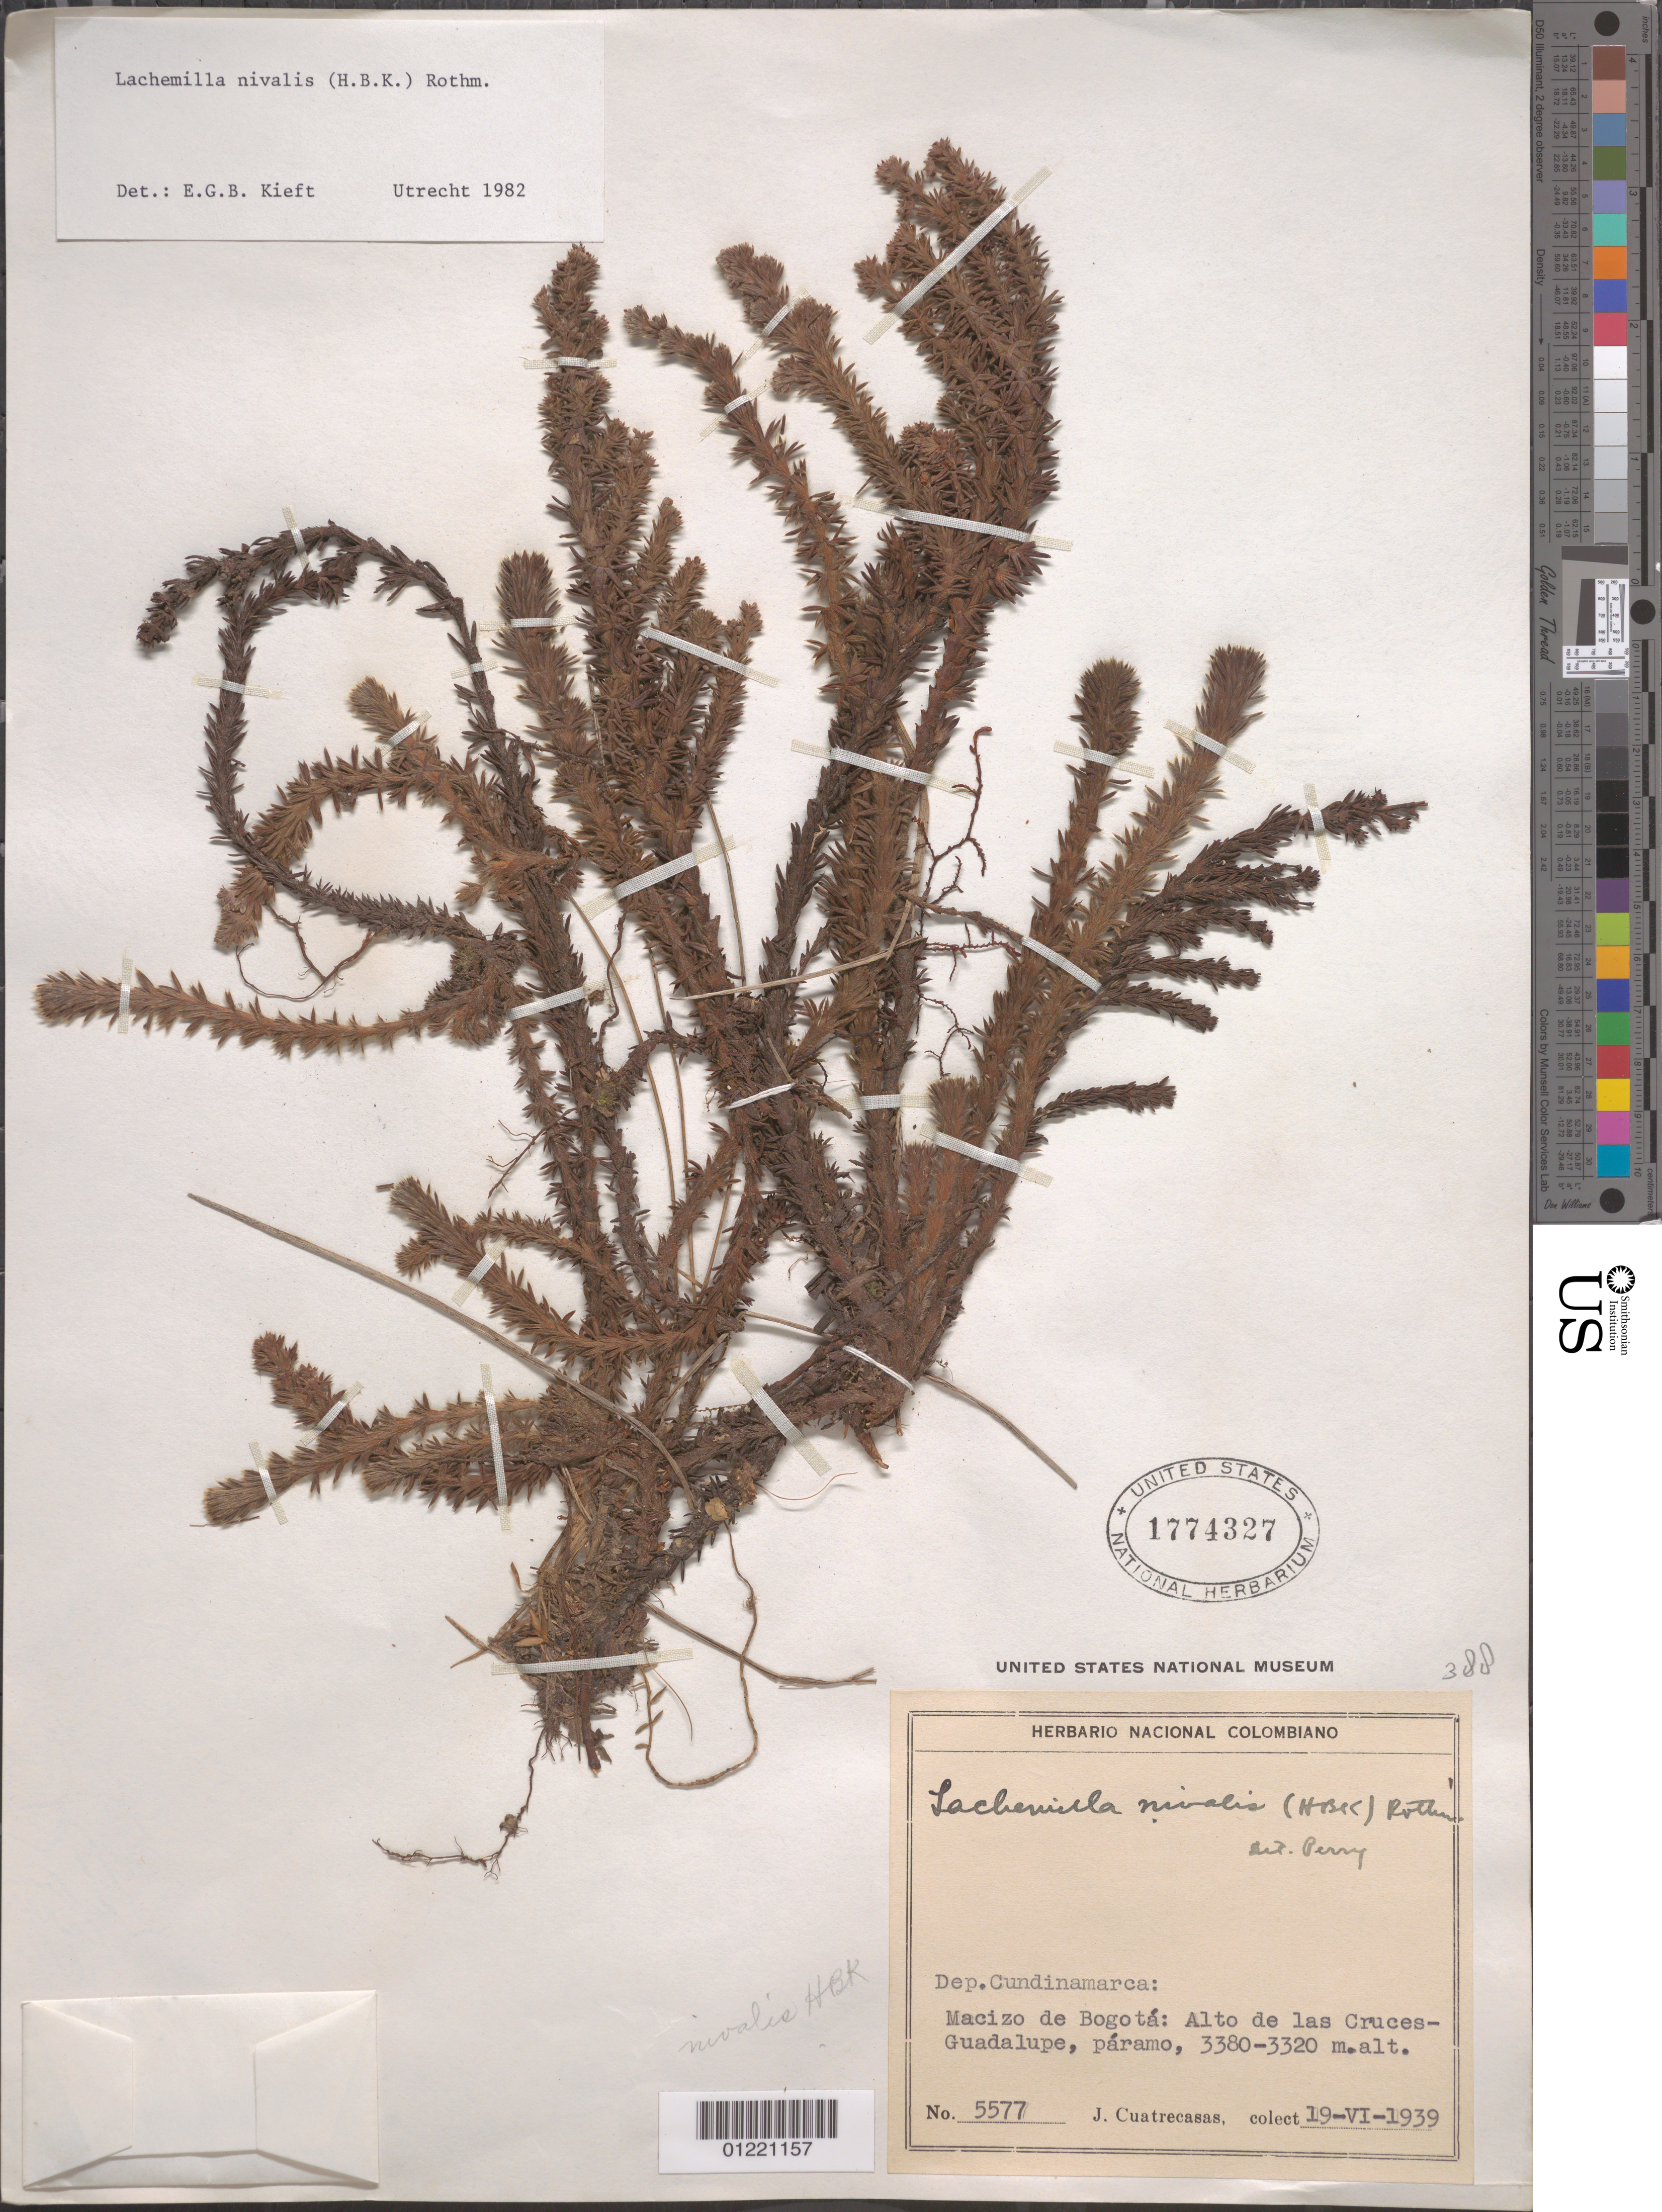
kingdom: Plantae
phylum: Tracheophyta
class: Magnoliopsida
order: Rosales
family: Rosaceae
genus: Lachemilla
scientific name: Lachemilla nivalis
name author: (Kunth) Rothm.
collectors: J. Cuatrecasas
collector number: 5577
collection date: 1939-06-19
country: Colombia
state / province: Cundinamarca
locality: Macizo de Bogota: Alto de las Cruces, Guadalupe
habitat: paramo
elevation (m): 3320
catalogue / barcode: US 1774327